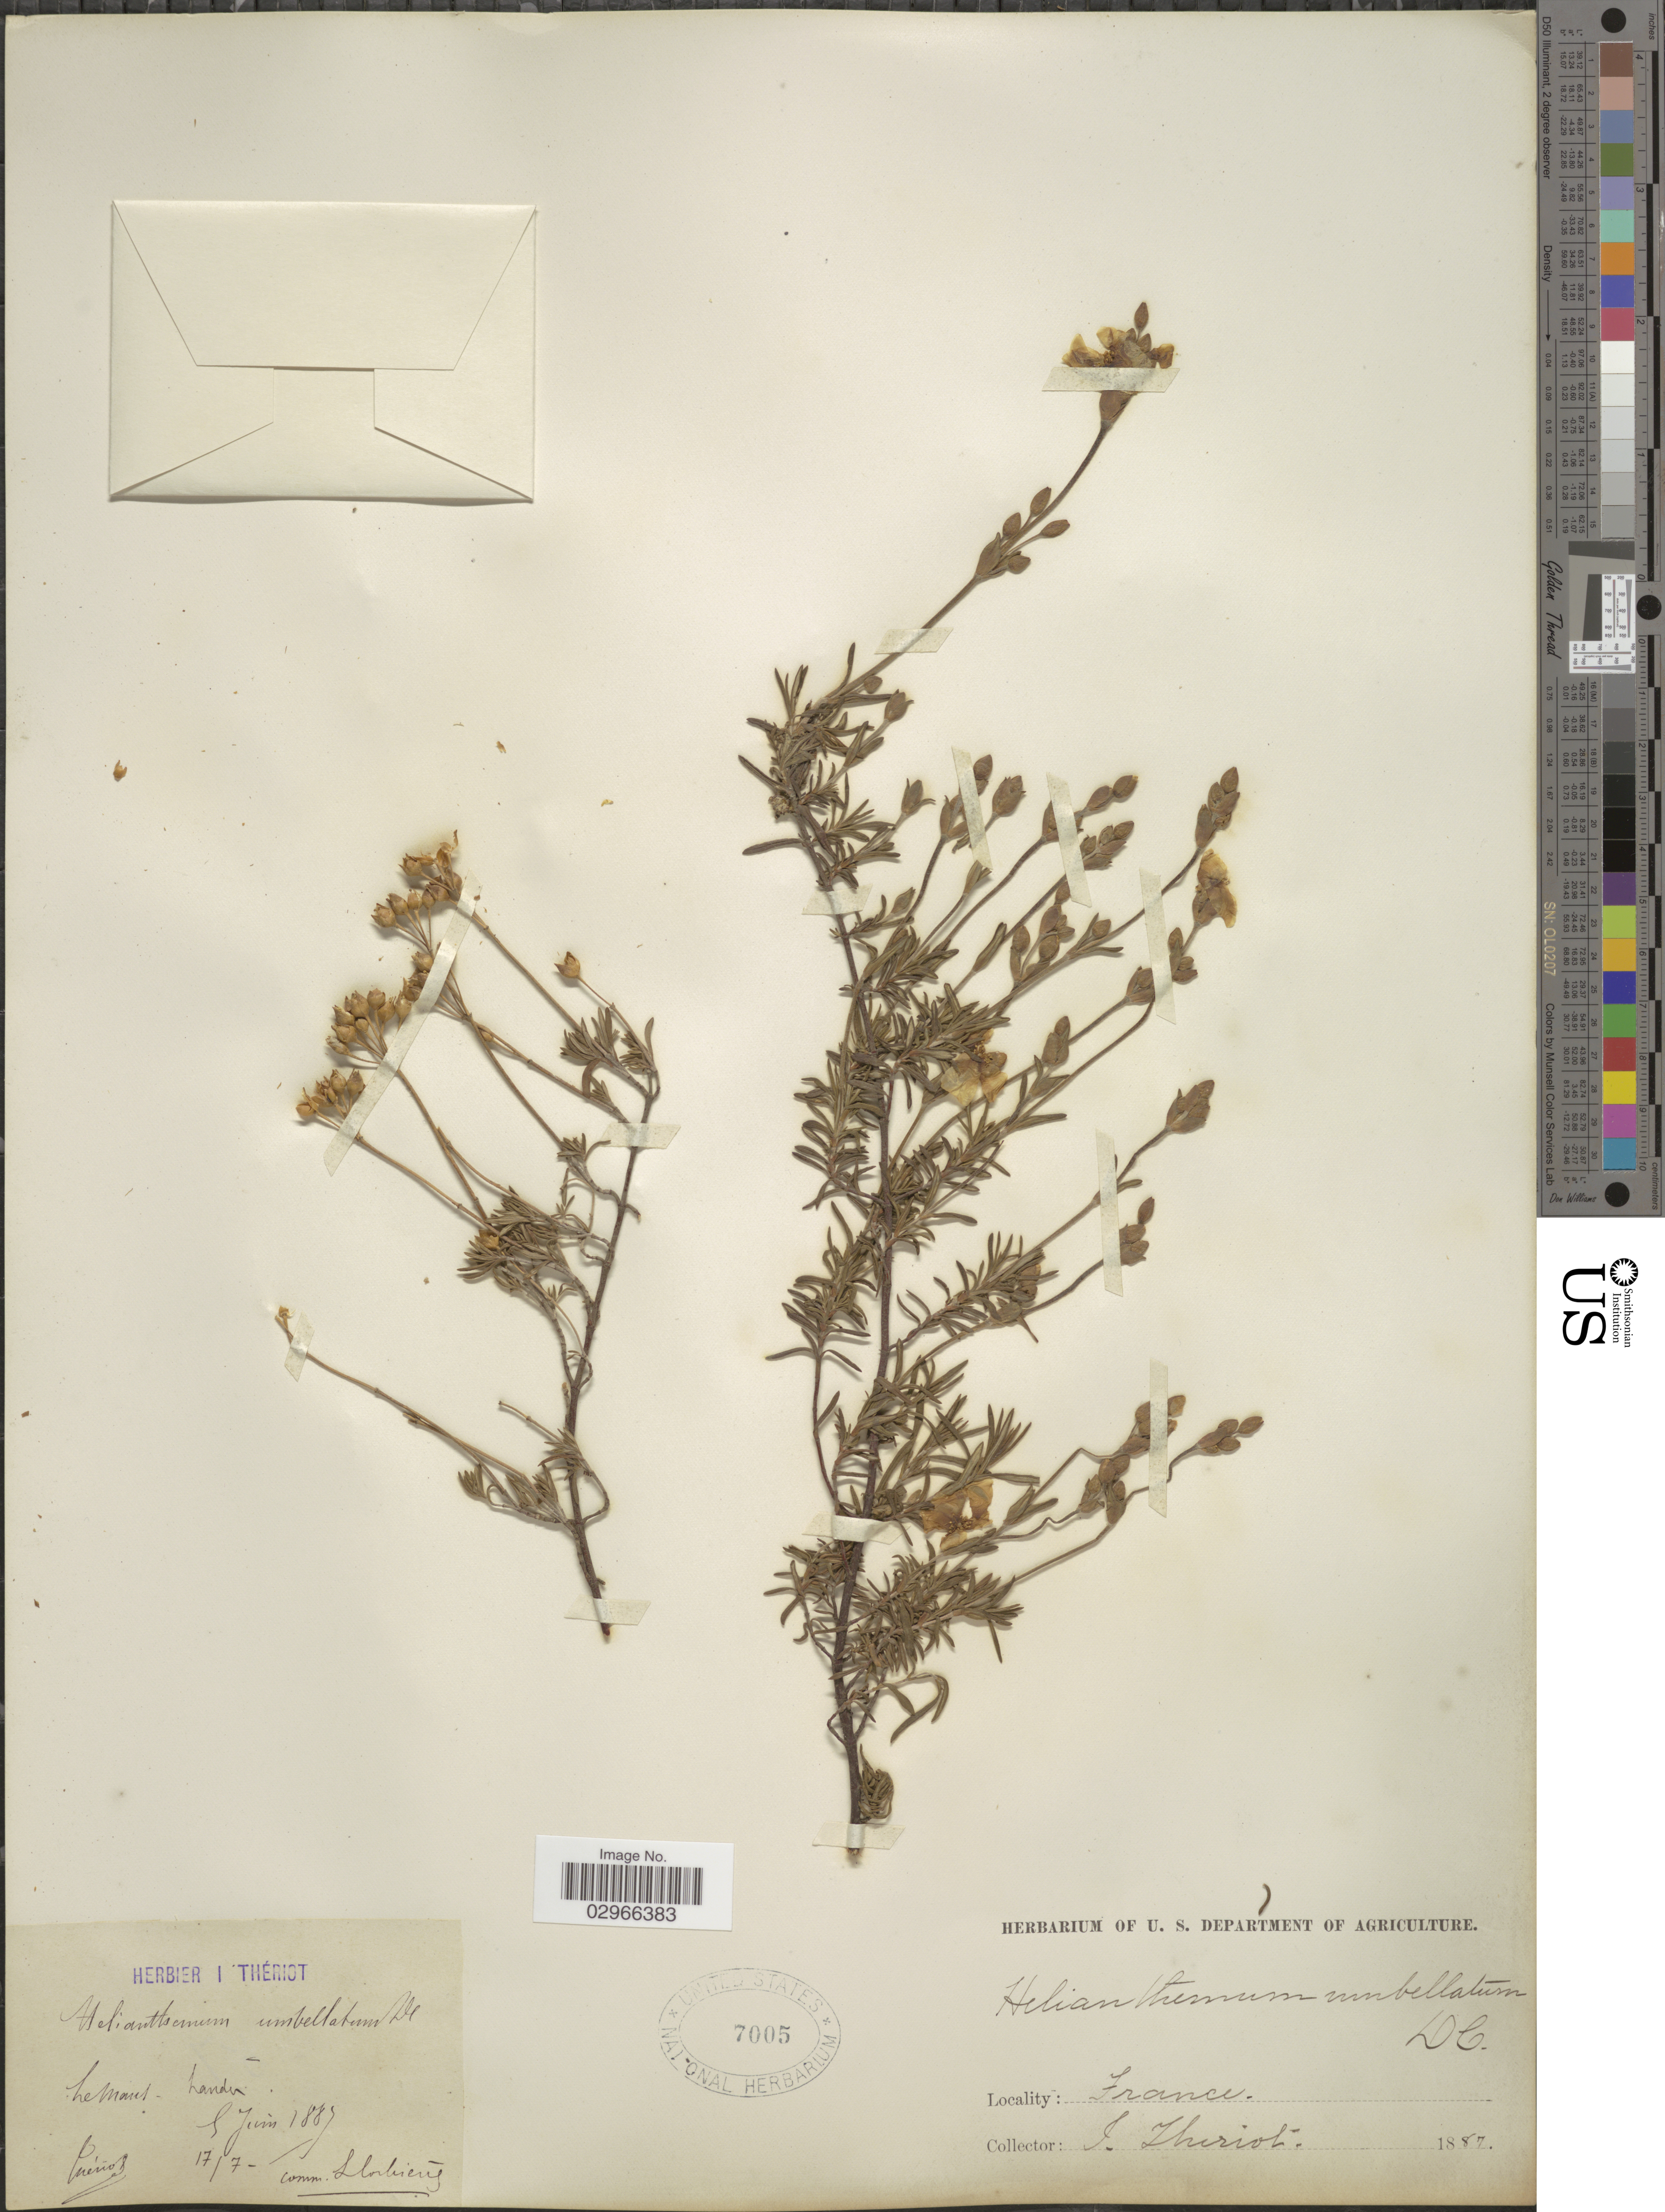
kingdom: Plantae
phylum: Tracheophyta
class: Magnoliopsida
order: Malvales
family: Cistaceae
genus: Halimium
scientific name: Halimium umbellatum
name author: Spach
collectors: I. Thériot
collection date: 1887-06-05/1887-07-17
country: France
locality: Le Mant [interpreted]-Landes.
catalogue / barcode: US 7005